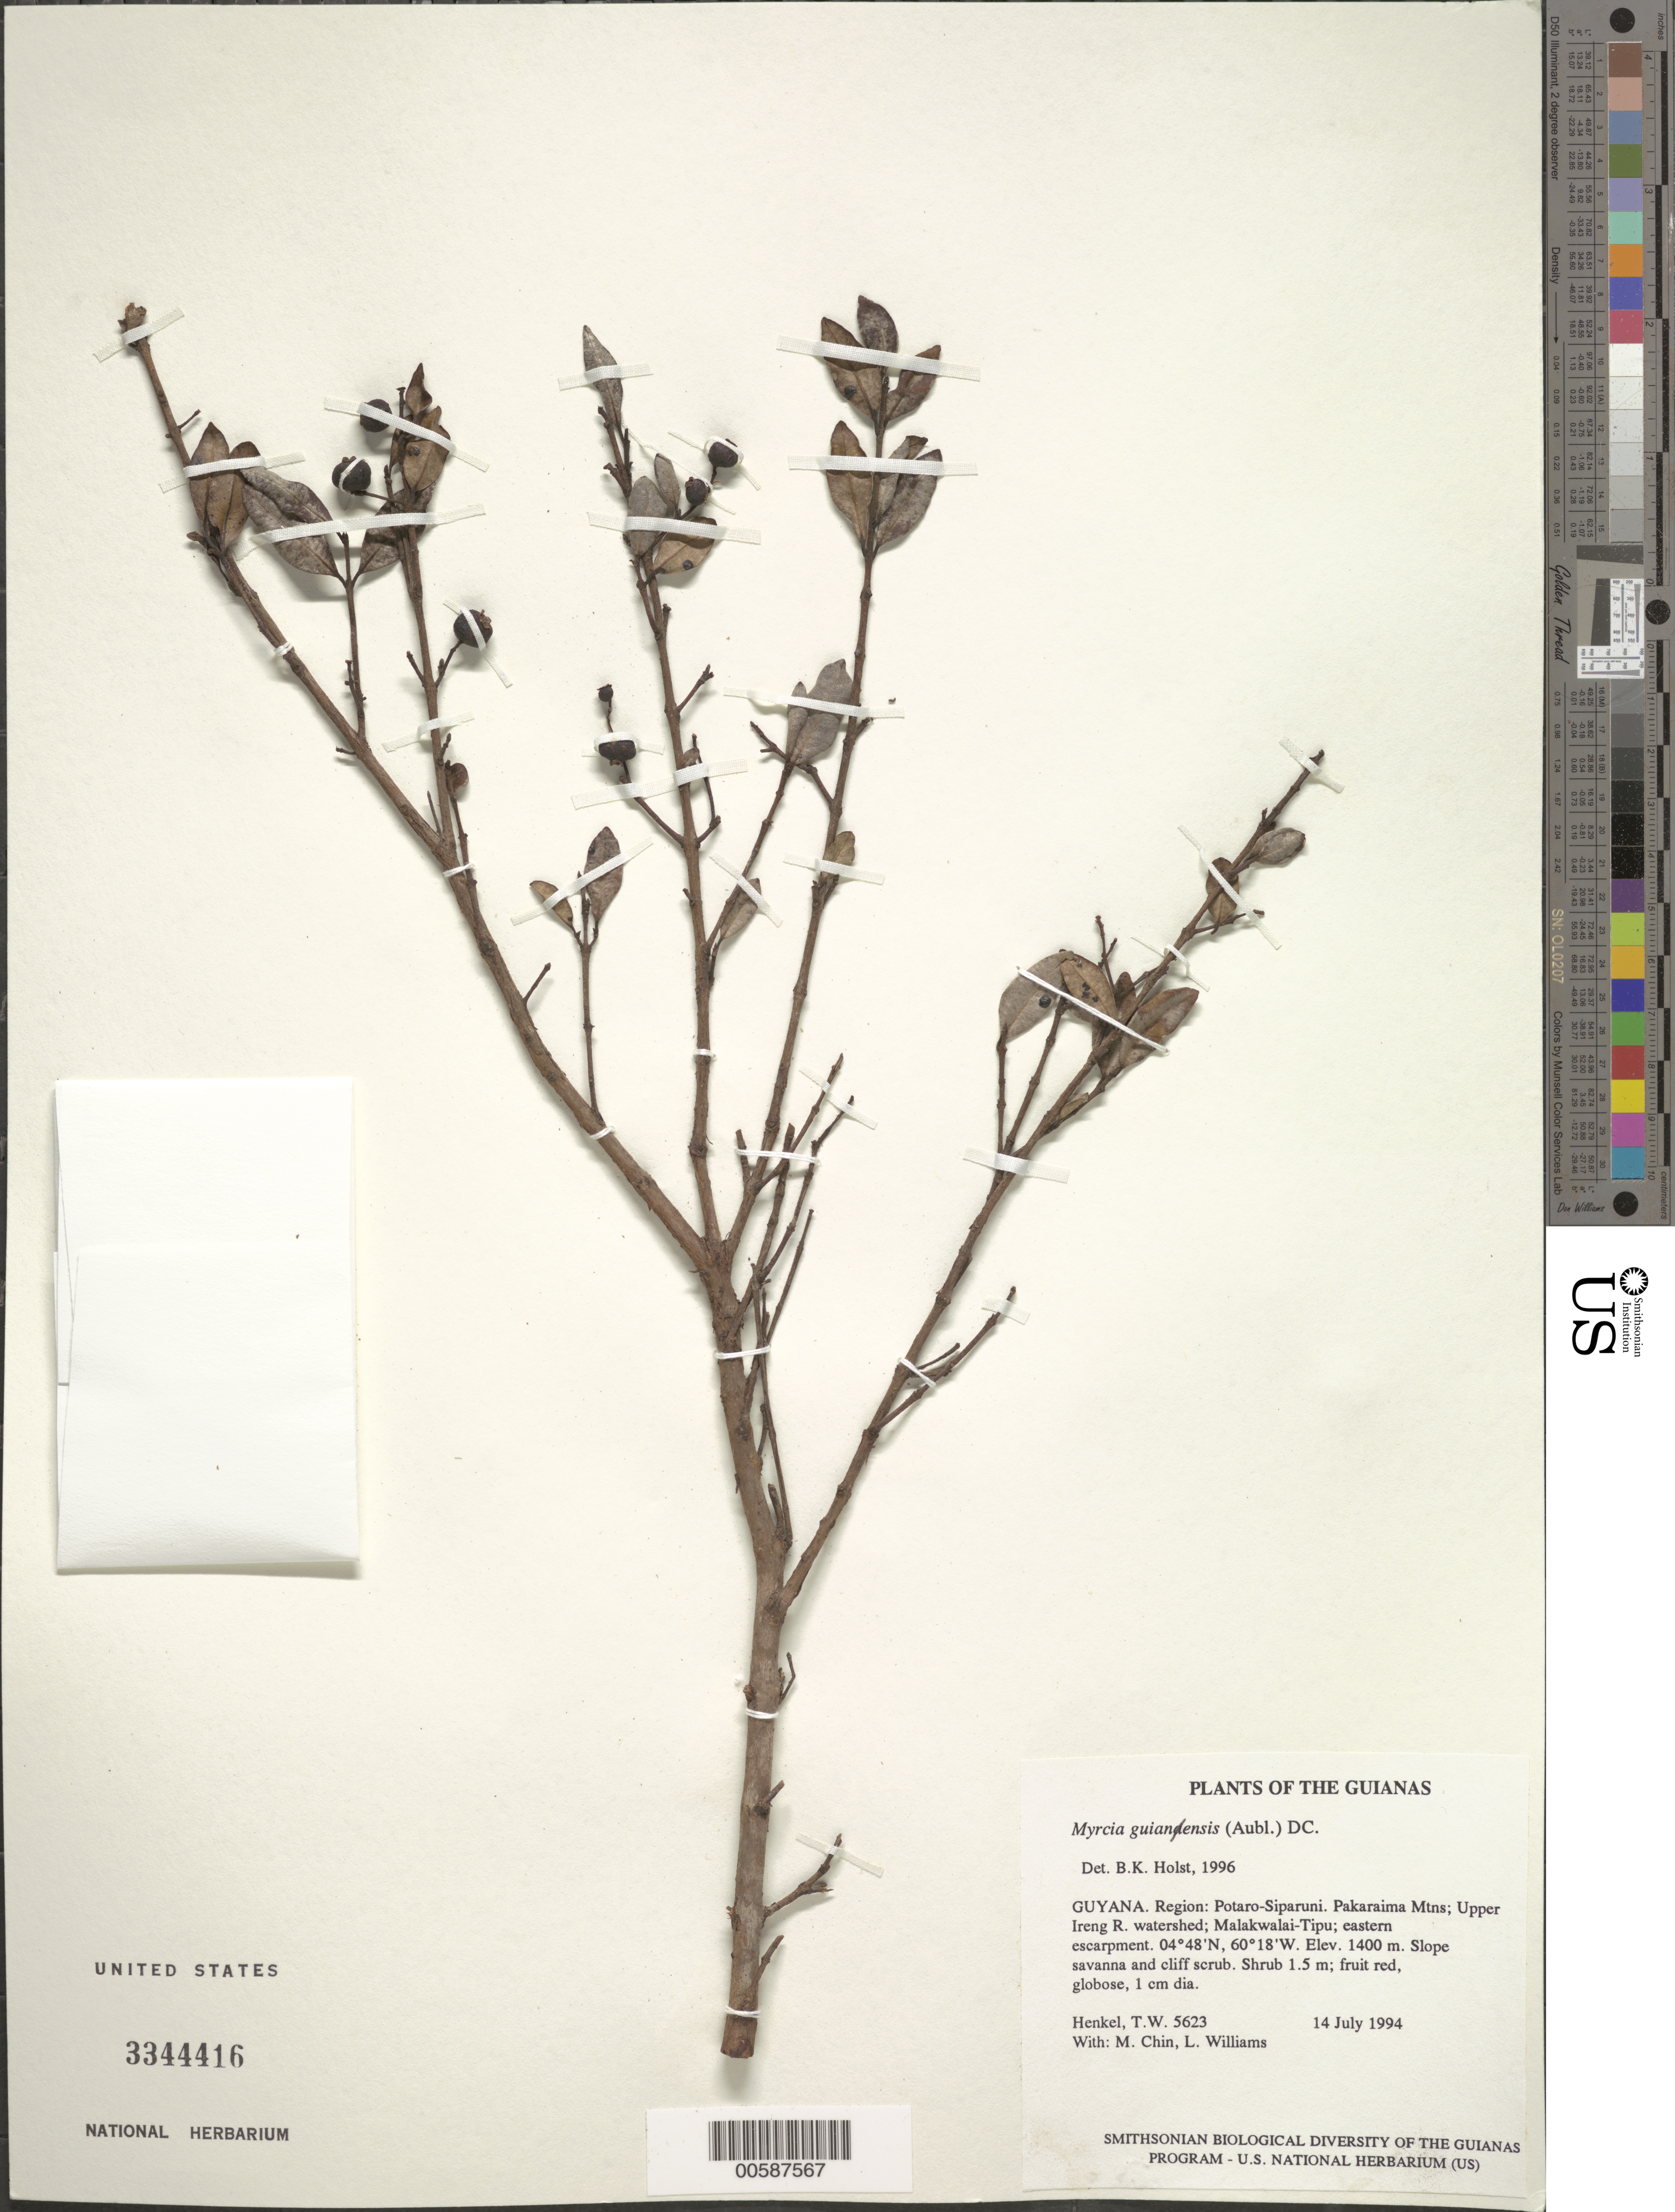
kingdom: Plantae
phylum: Tracheophyta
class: Magnoliopsida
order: Myrtales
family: Myrtaceae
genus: Myrcia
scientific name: Myrcia guianensis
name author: (Aubl.) DC.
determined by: Holst, Bruce K.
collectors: T. Henkel, M. Chin & L. Williams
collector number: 5623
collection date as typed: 14 July 1994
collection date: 1994-07-14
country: Guyana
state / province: Potaro-Siparuni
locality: Pakaraima Mtns; Upper Ireng R. watershed; Malakwalai-Tipu; eastern escarpment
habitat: Slope savanna and cliff scrub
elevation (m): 1400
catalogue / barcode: US 3344416